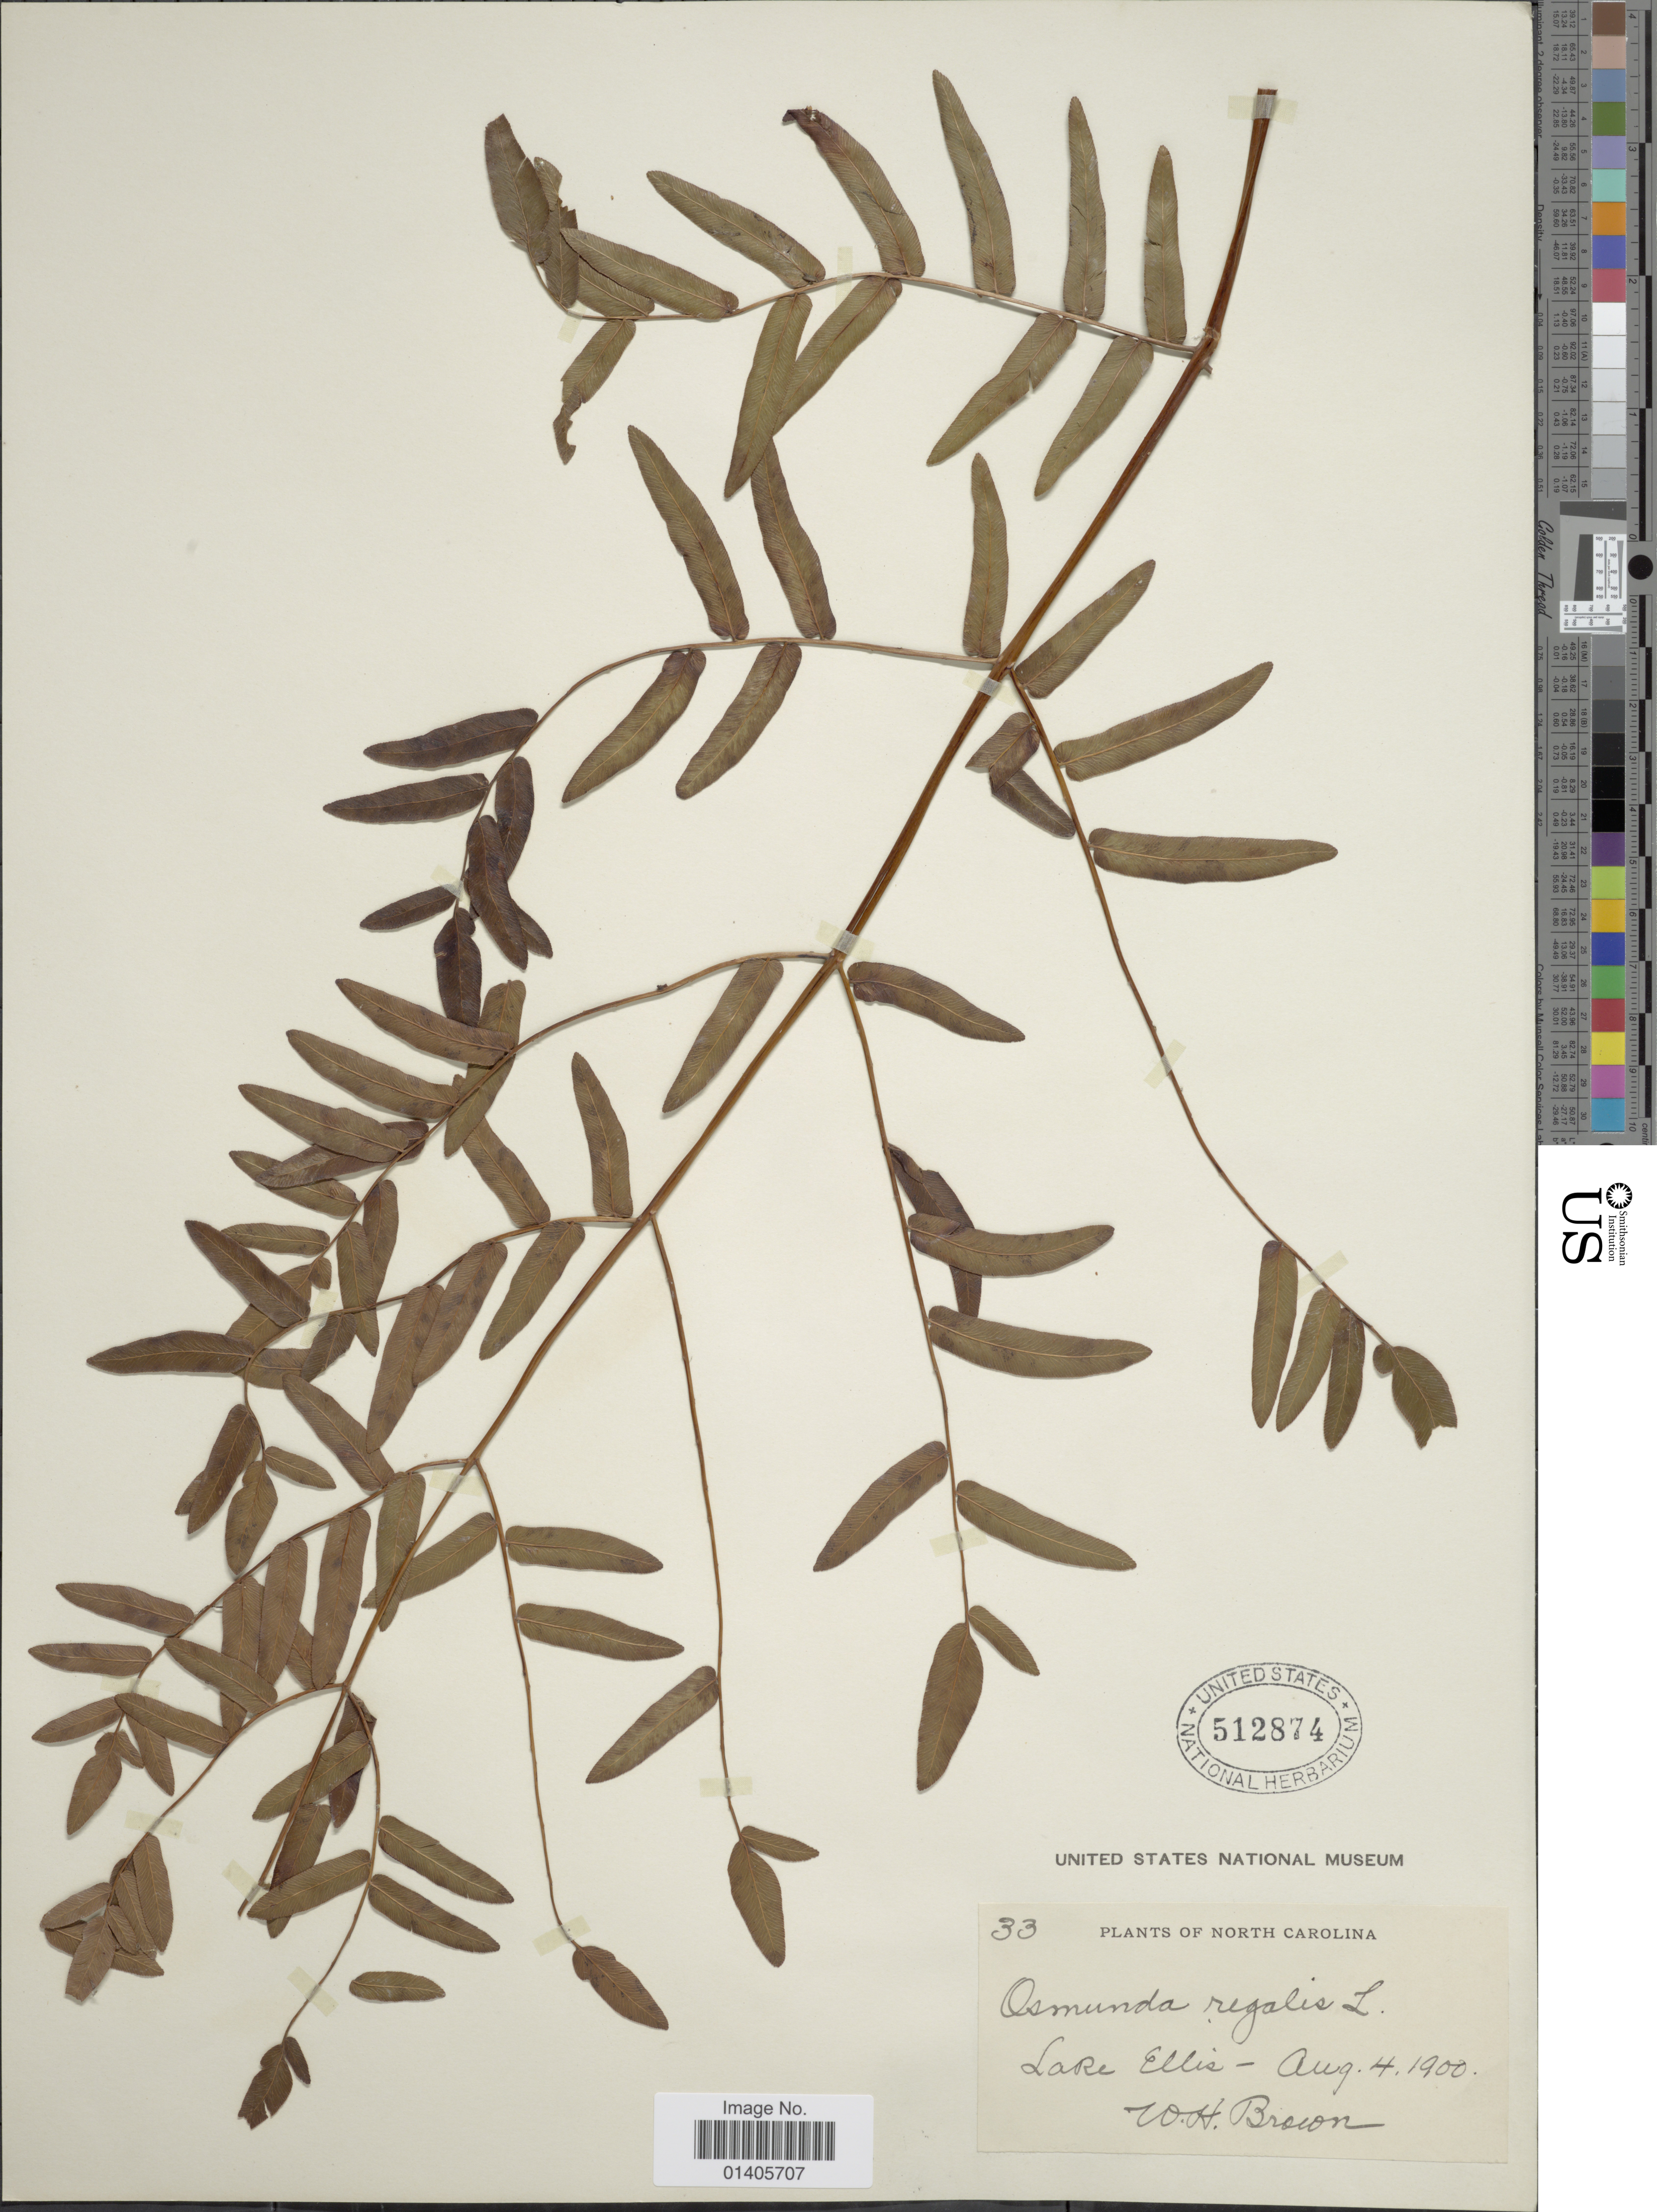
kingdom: Plantae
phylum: Tracheophyta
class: Polypodiopsida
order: Osmundales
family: Osmundaceae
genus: Osmunda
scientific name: Osmunda regalis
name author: L.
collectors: W. H. Brown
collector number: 33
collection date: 1900-08-04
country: United States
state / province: North Carolina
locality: Lake Ellis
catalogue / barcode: US 512874